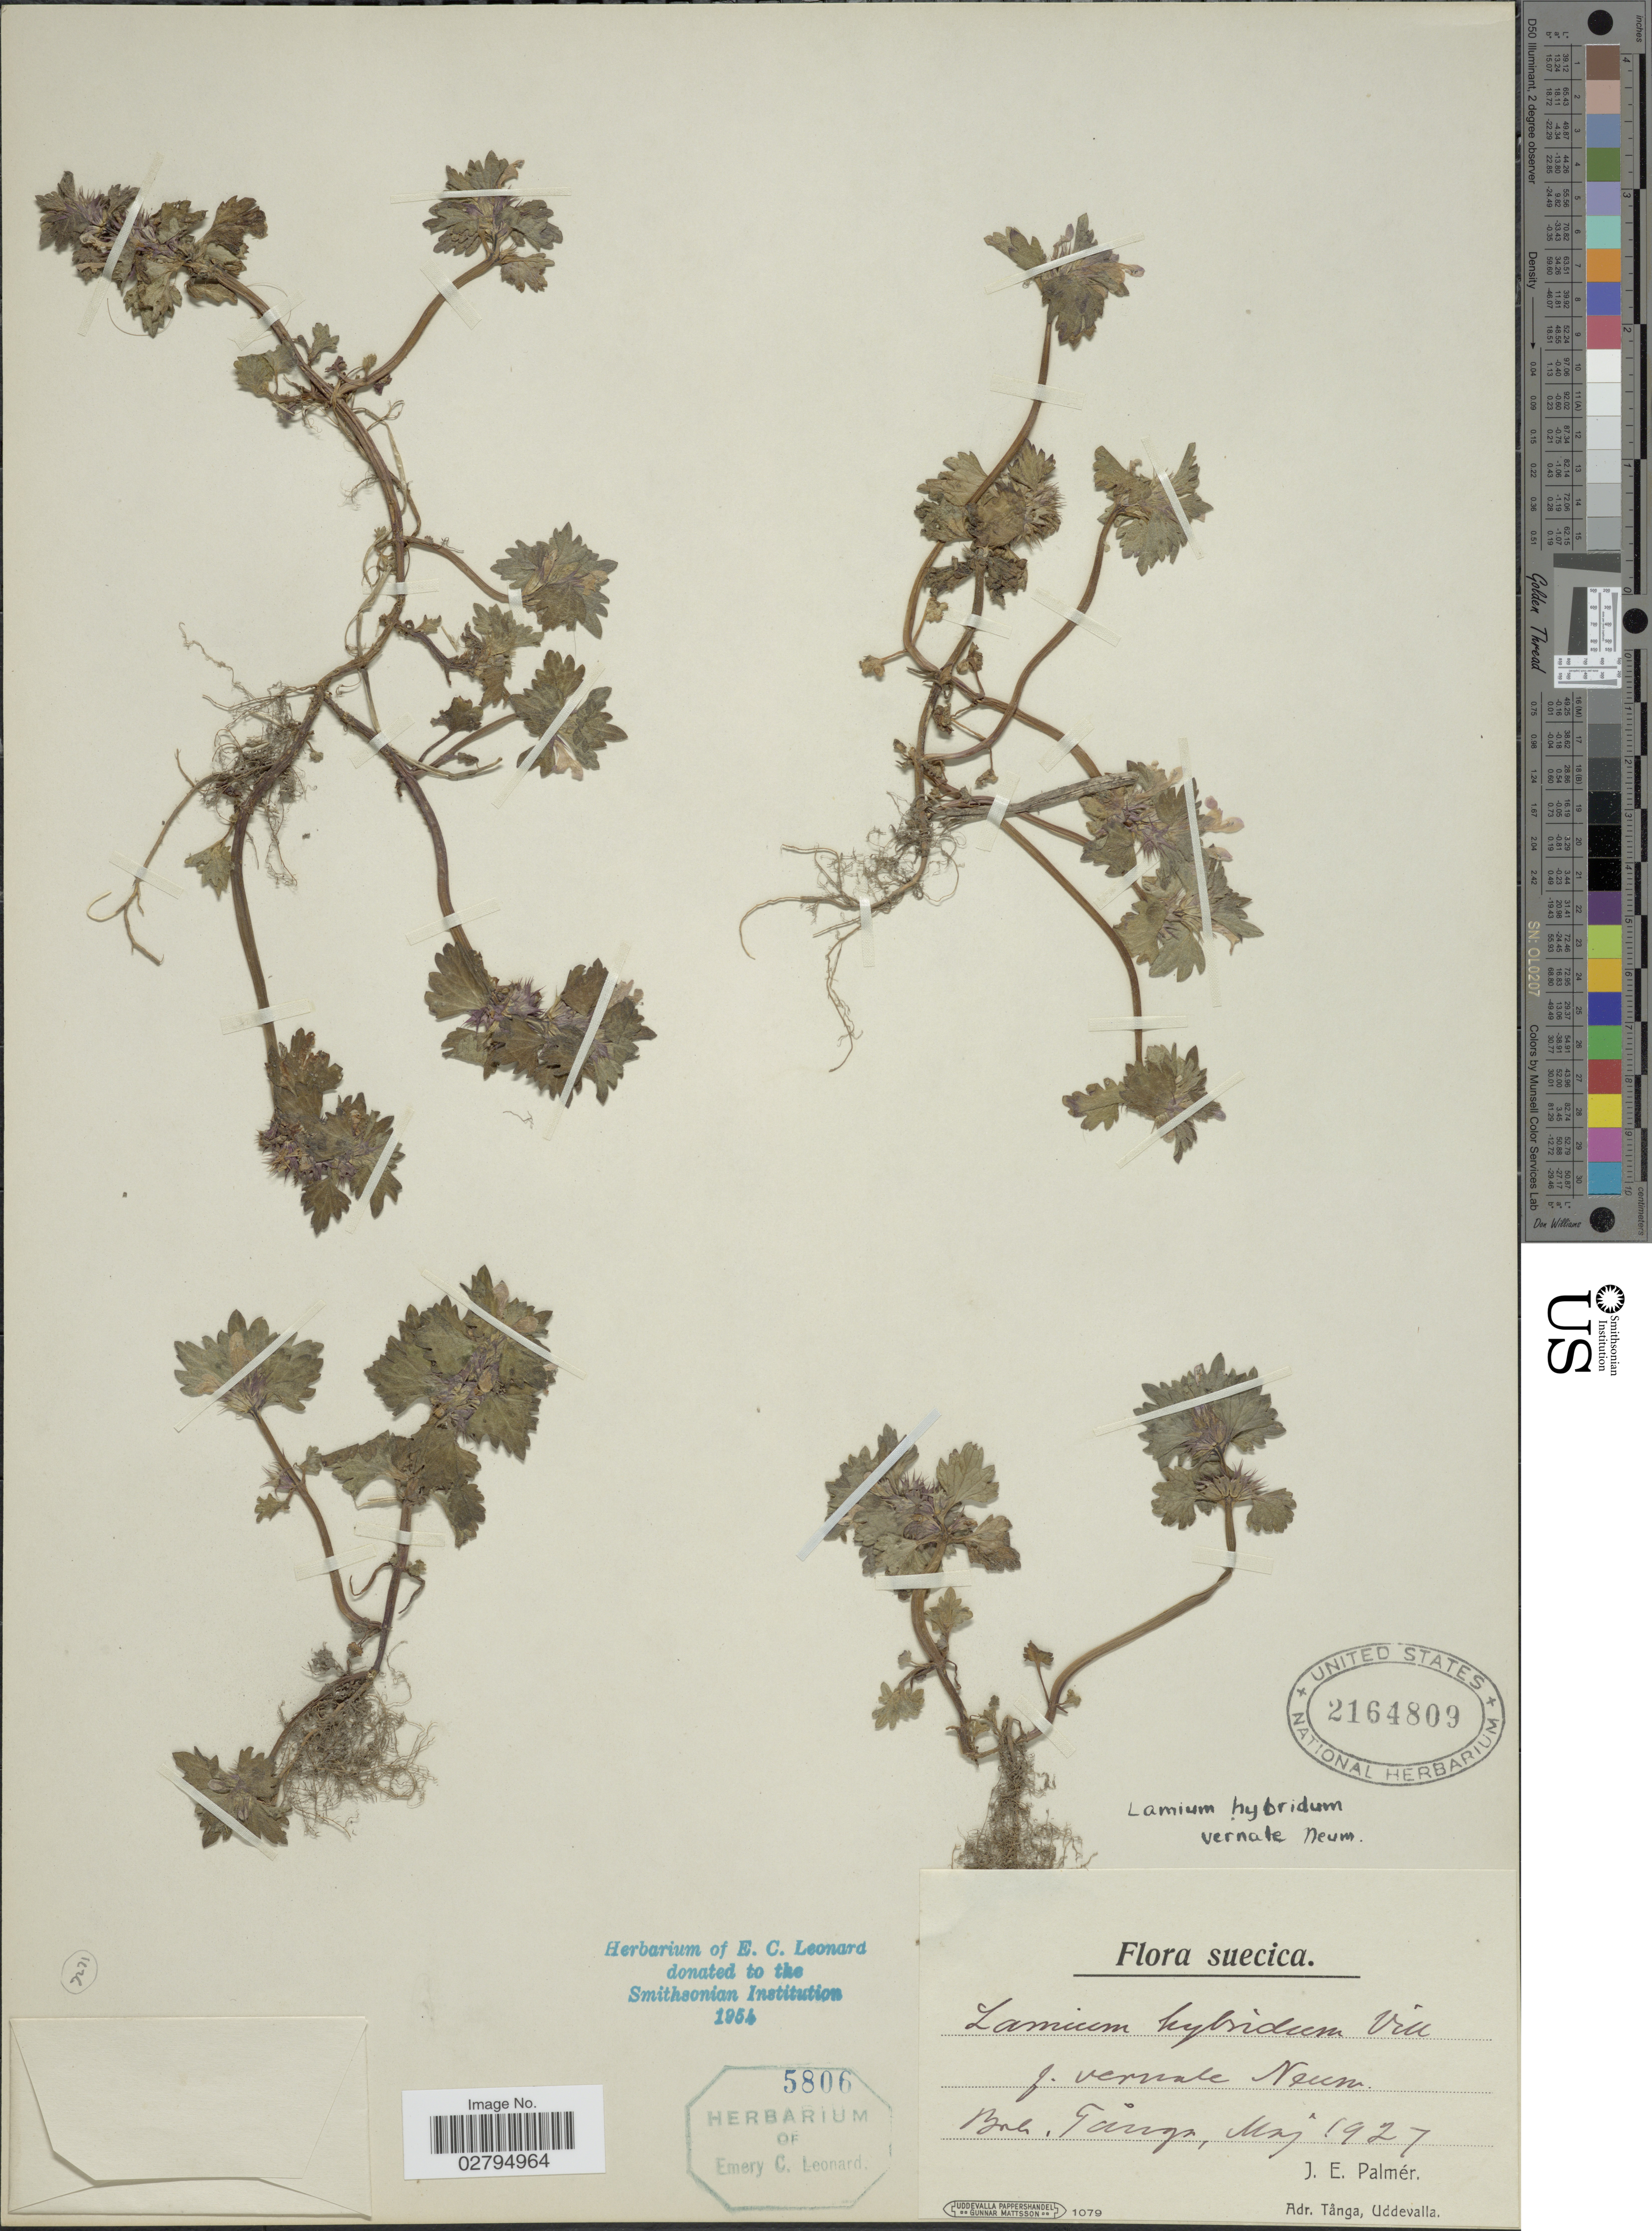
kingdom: Plantae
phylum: Tracheophyta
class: Magnoliopsida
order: Lamiales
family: Lamiaceae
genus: Lamium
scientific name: Lamium hybridum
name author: Vill.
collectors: E. J. Palmer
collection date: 1927-05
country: Sweden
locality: Suecica. Boh. Tanga.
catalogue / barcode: US 2164809